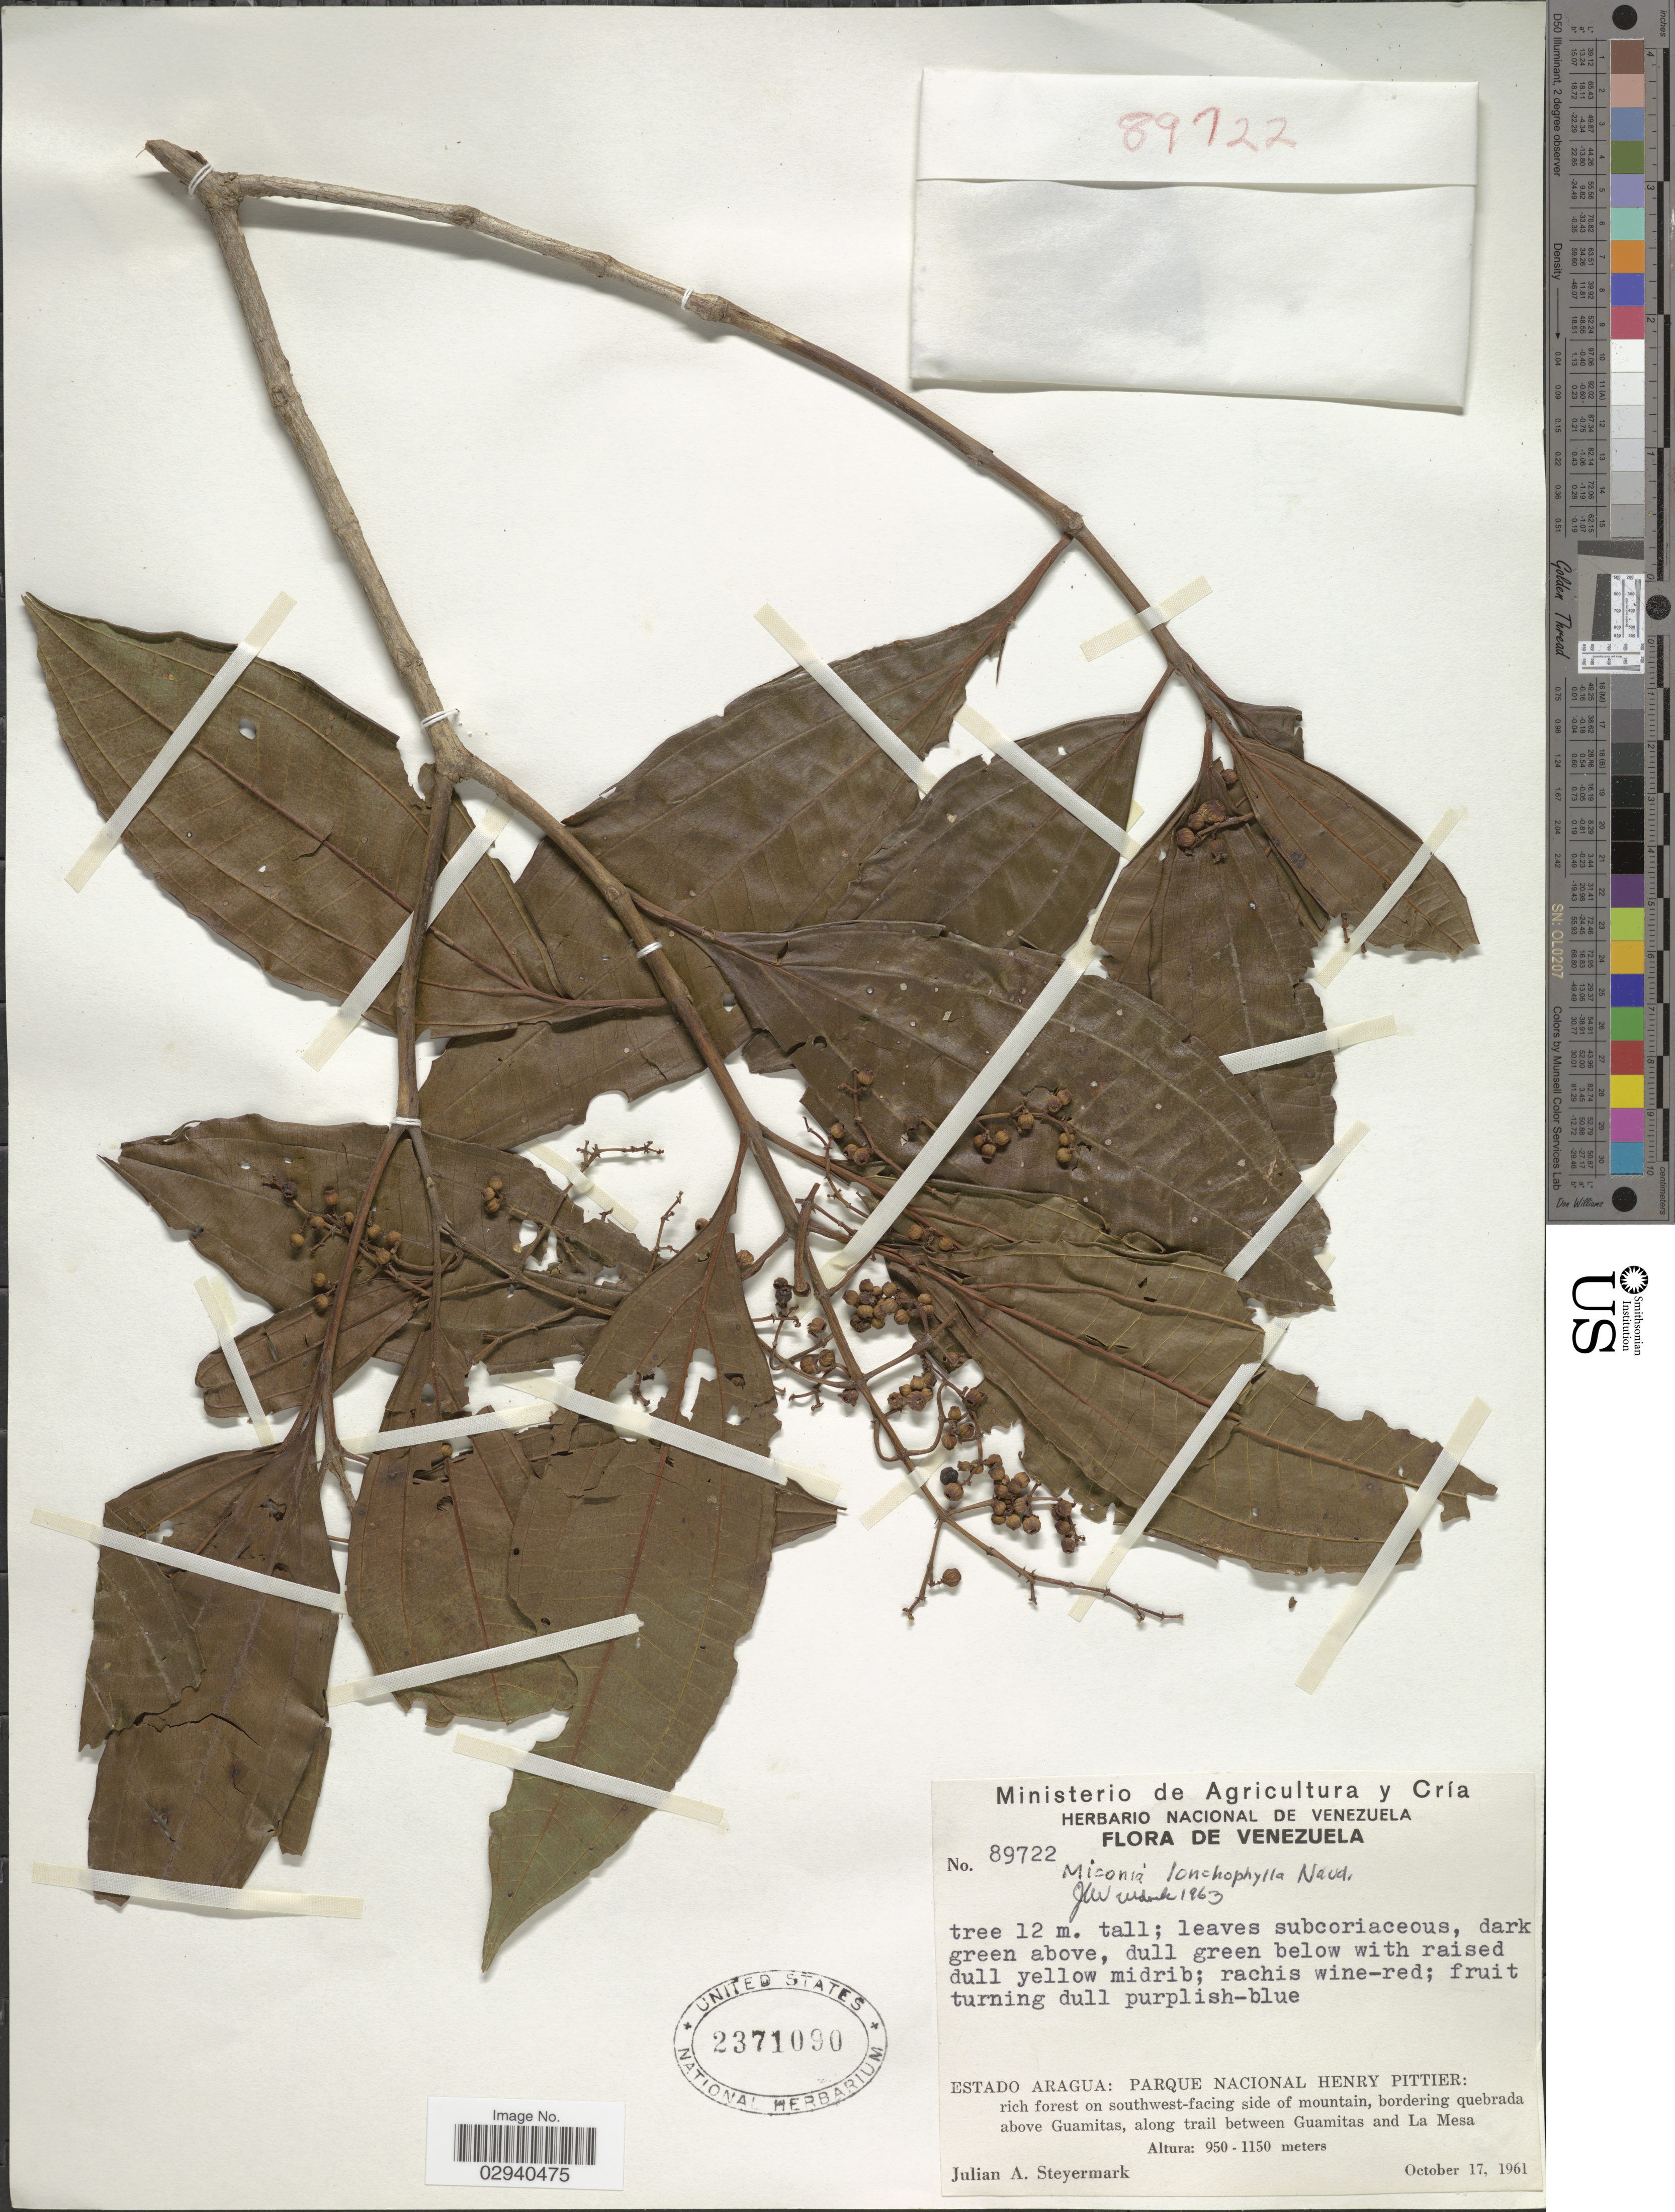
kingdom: Plantae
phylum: Tracheophyta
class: Magnoliopsida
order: Myrtales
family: Melastomataceae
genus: Miconia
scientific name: Miconia lonchophylla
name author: Naudin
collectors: J. Steyermark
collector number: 89722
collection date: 1961-10-17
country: Venezuela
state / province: Aragua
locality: Parque Nacional Henry Pittier: rich forest on southwest-facing side of mountain, bordering quebrada above Guamitas, along trail between Guamitas and La Mesa.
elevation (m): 950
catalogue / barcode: US 2371090